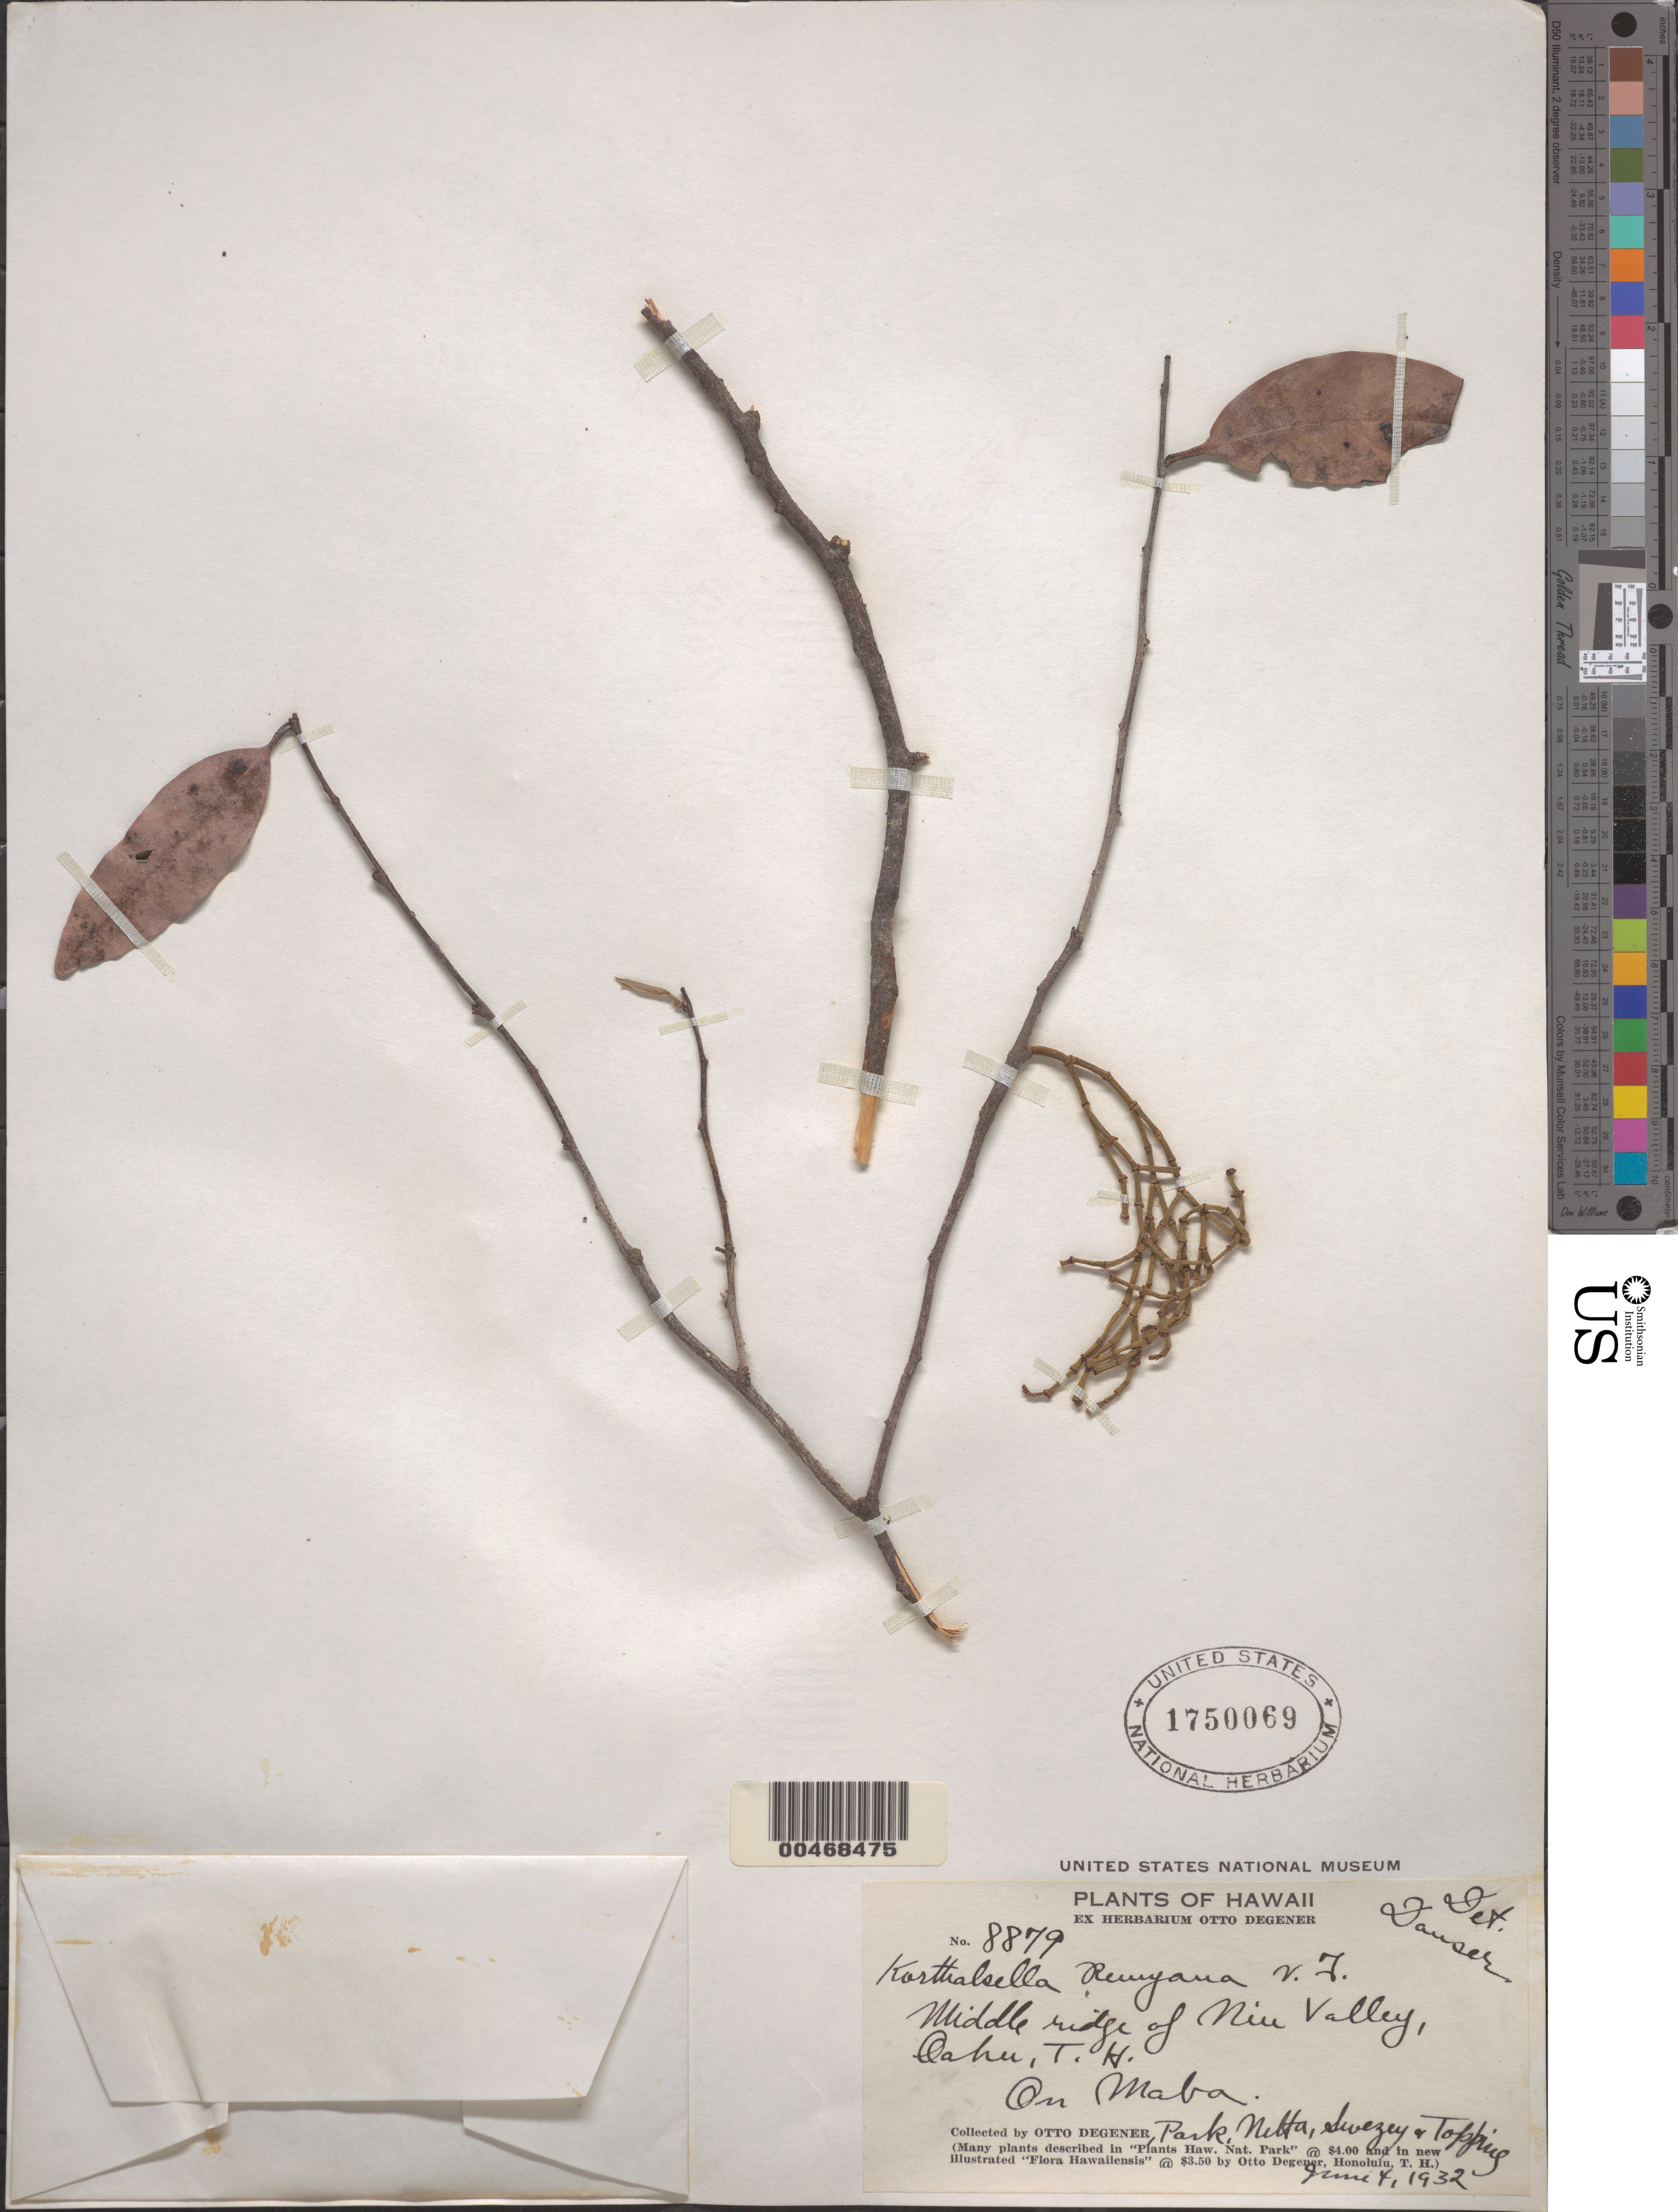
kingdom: Plantae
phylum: Tracheophyta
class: Magnoliopsida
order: Santalales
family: Viscaceae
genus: Korthalsella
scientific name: Korthalsella remyana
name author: Tiegh.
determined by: Danser, B. H.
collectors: O. Degener, Park, Nitta, G. D. Swezey & D. L. Topping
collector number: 8879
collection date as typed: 4 Jun 1932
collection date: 1932-06-04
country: United States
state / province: Hawaii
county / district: Honolulu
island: Oahu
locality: Middle ridge of Niu Valley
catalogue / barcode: US 1750069